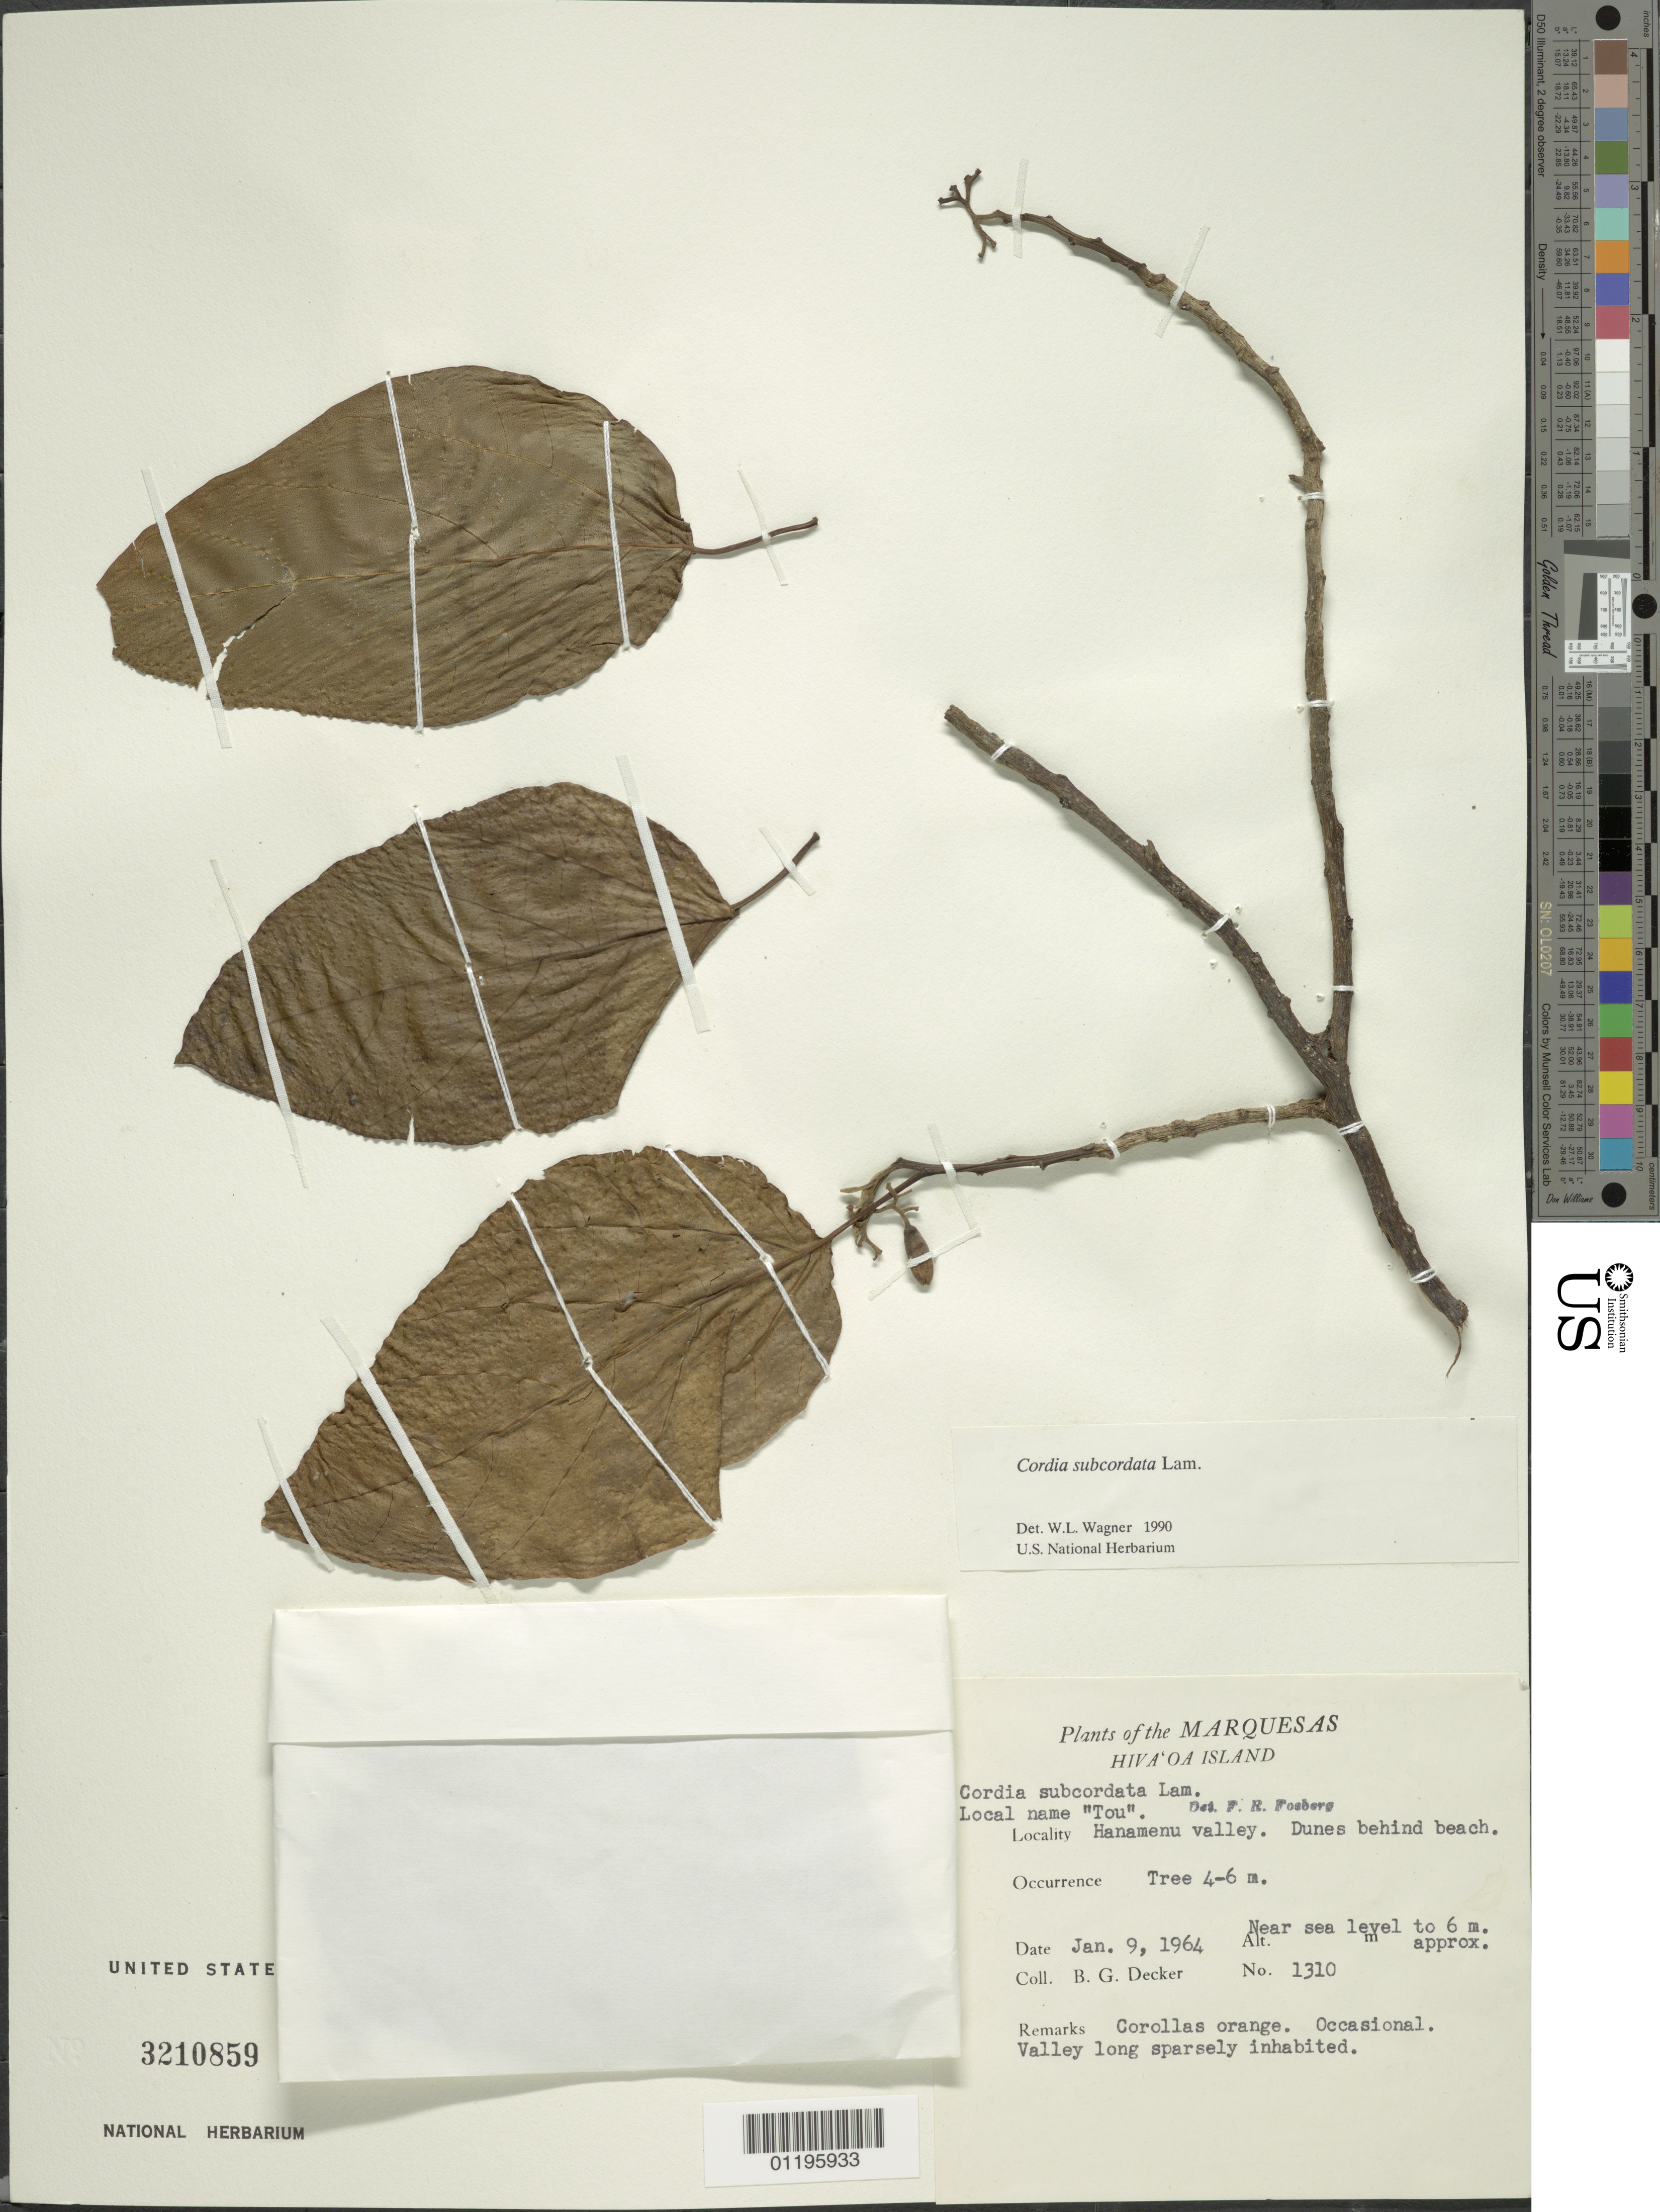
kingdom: Plantae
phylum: Tracheophyta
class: Magnoliopsida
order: Boraginales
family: Cordiaceae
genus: Cordia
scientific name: Cordia subcordata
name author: Lam.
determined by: Wagner, W. L., (BOT), Smithsonian Institution - National Museum of Natural History (UNITED STATES)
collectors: B. G. Decker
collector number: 1310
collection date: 1964-01-09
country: French Polynesia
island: Hiva Oa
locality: Hanamenu Valley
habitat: Dunes behind beach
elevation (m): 0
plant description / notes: Valley long sparsely inhabited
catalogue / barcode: US 3210859